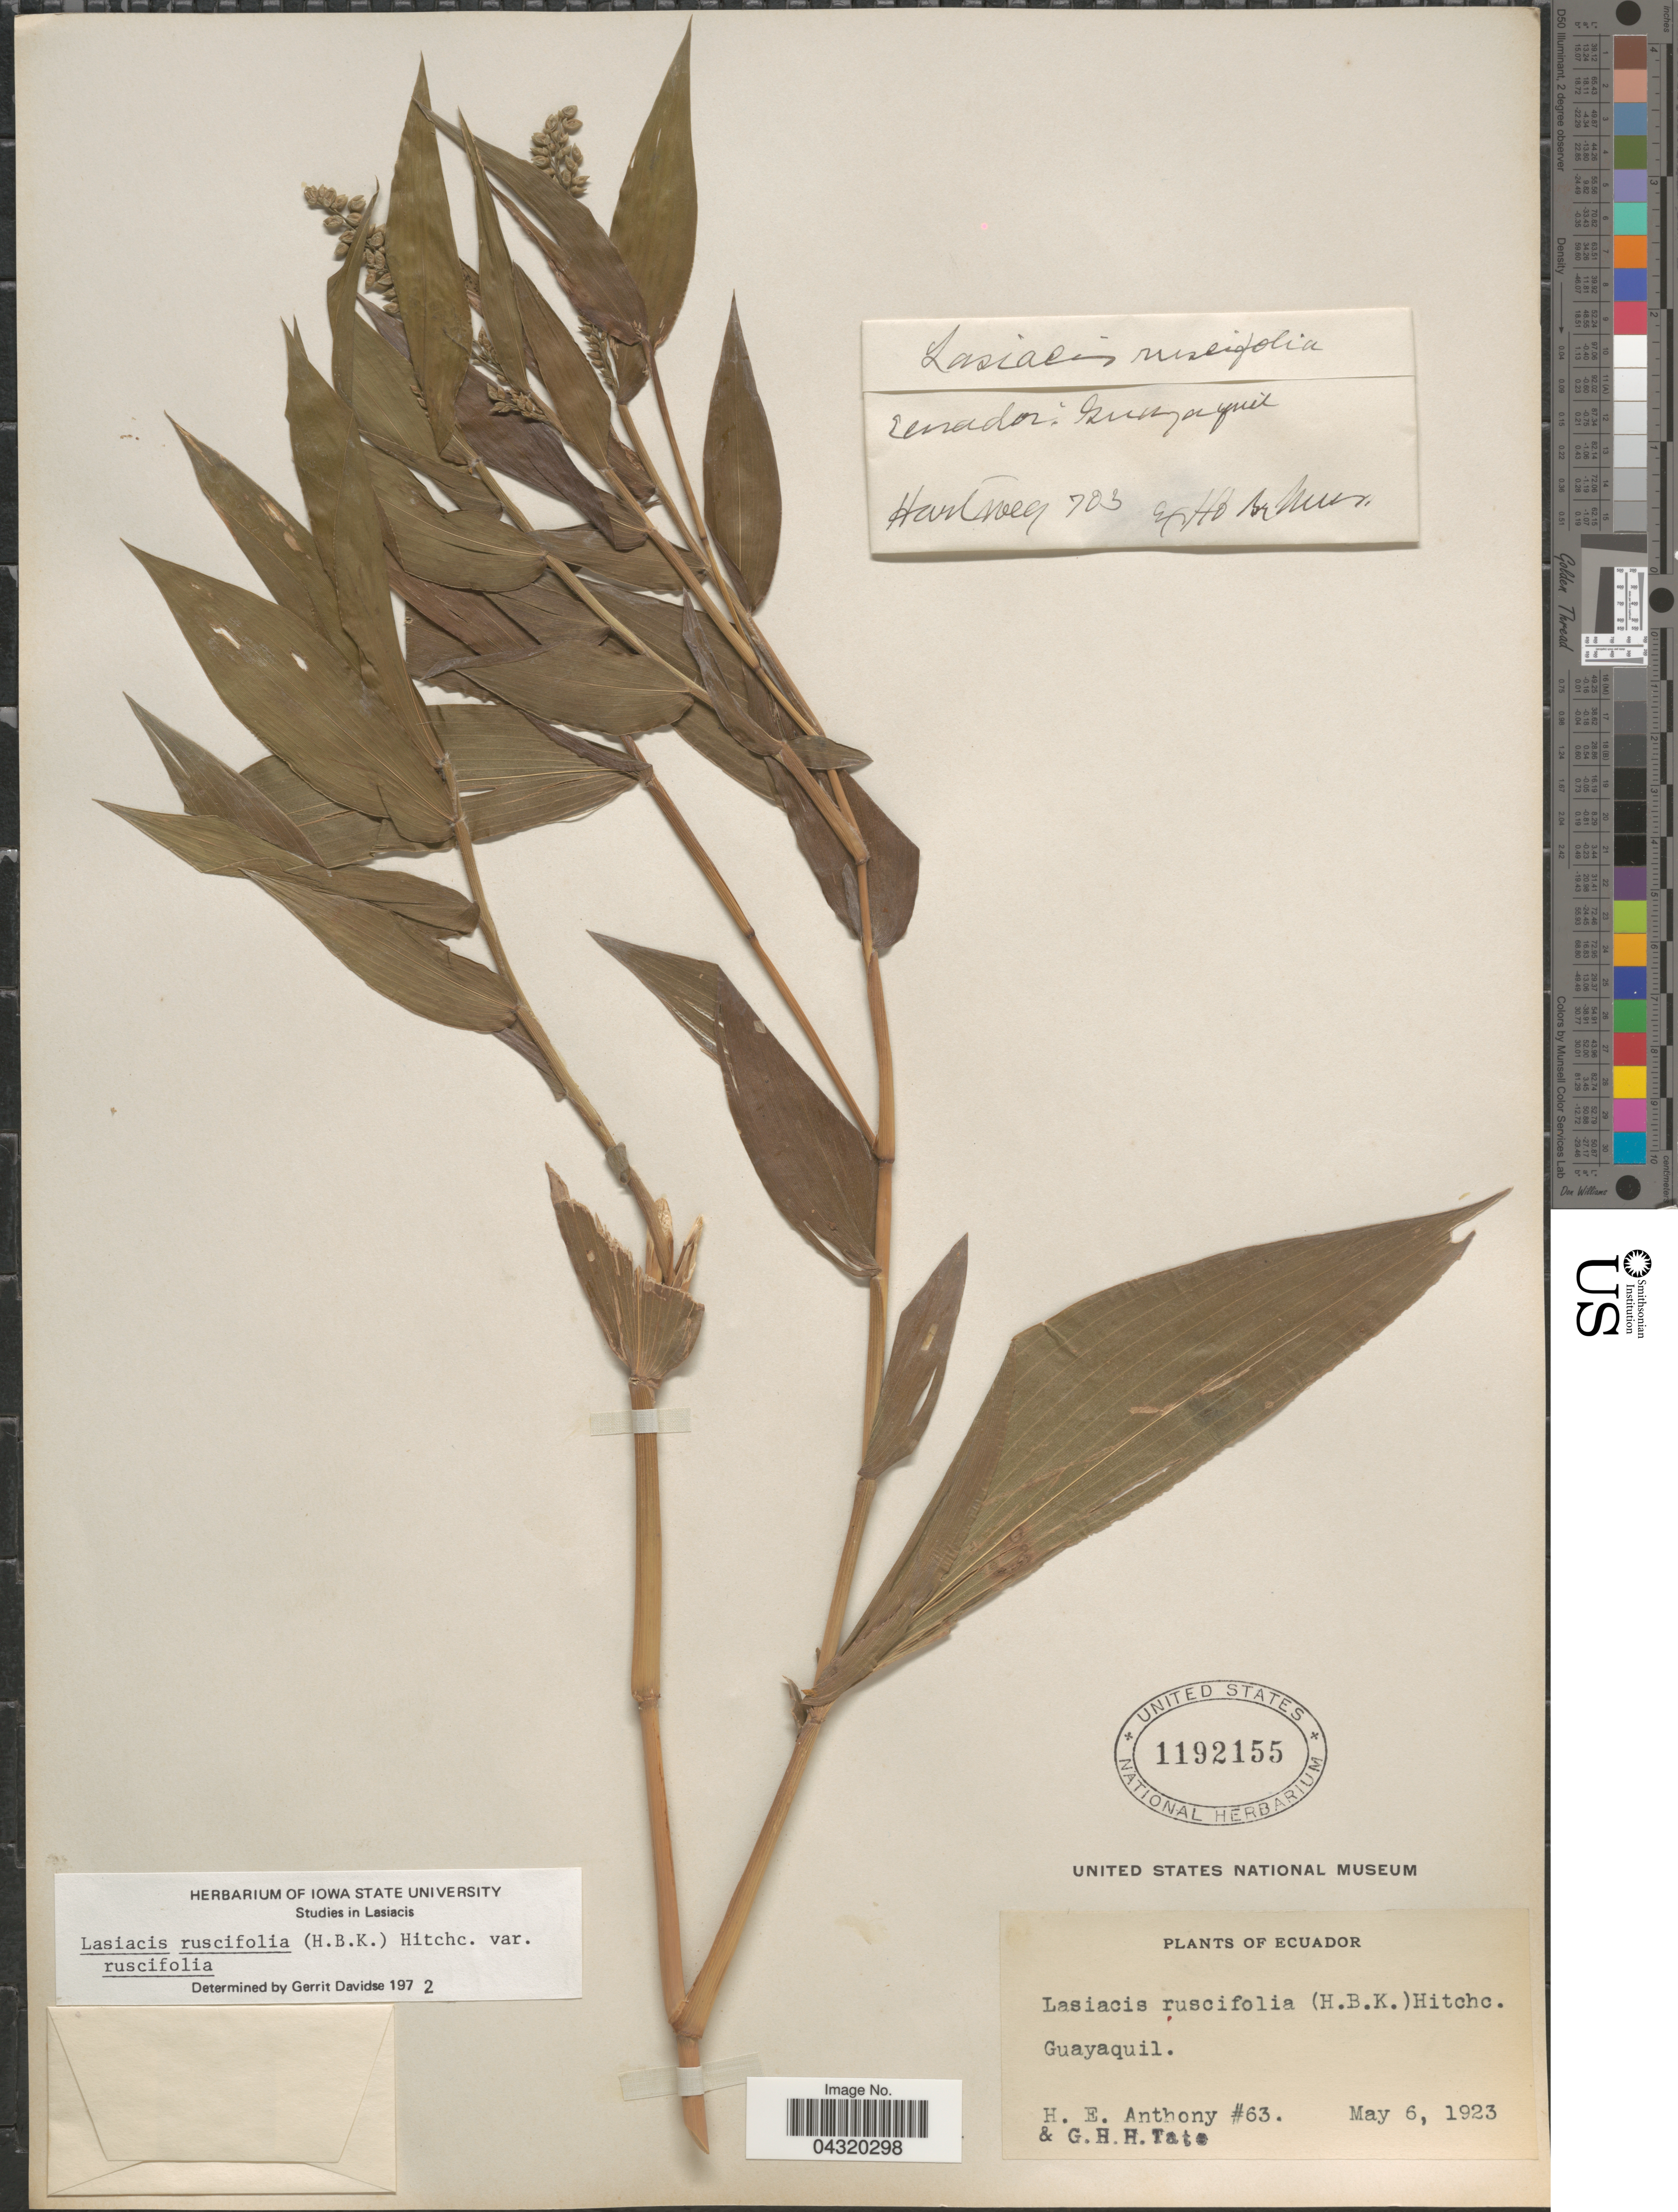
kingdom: Plantae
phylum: Tracheophyta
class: Liliopsida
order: Poales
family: Poaceae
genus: Lasiacis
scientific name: Lasiacis ruscifolia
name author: (Kunth) Hitchc.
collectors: H. E. Anthony & G. Tate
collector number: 63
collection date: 1923-05-06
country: Ecuador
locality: Guayaquil.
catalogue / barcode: US 1192155